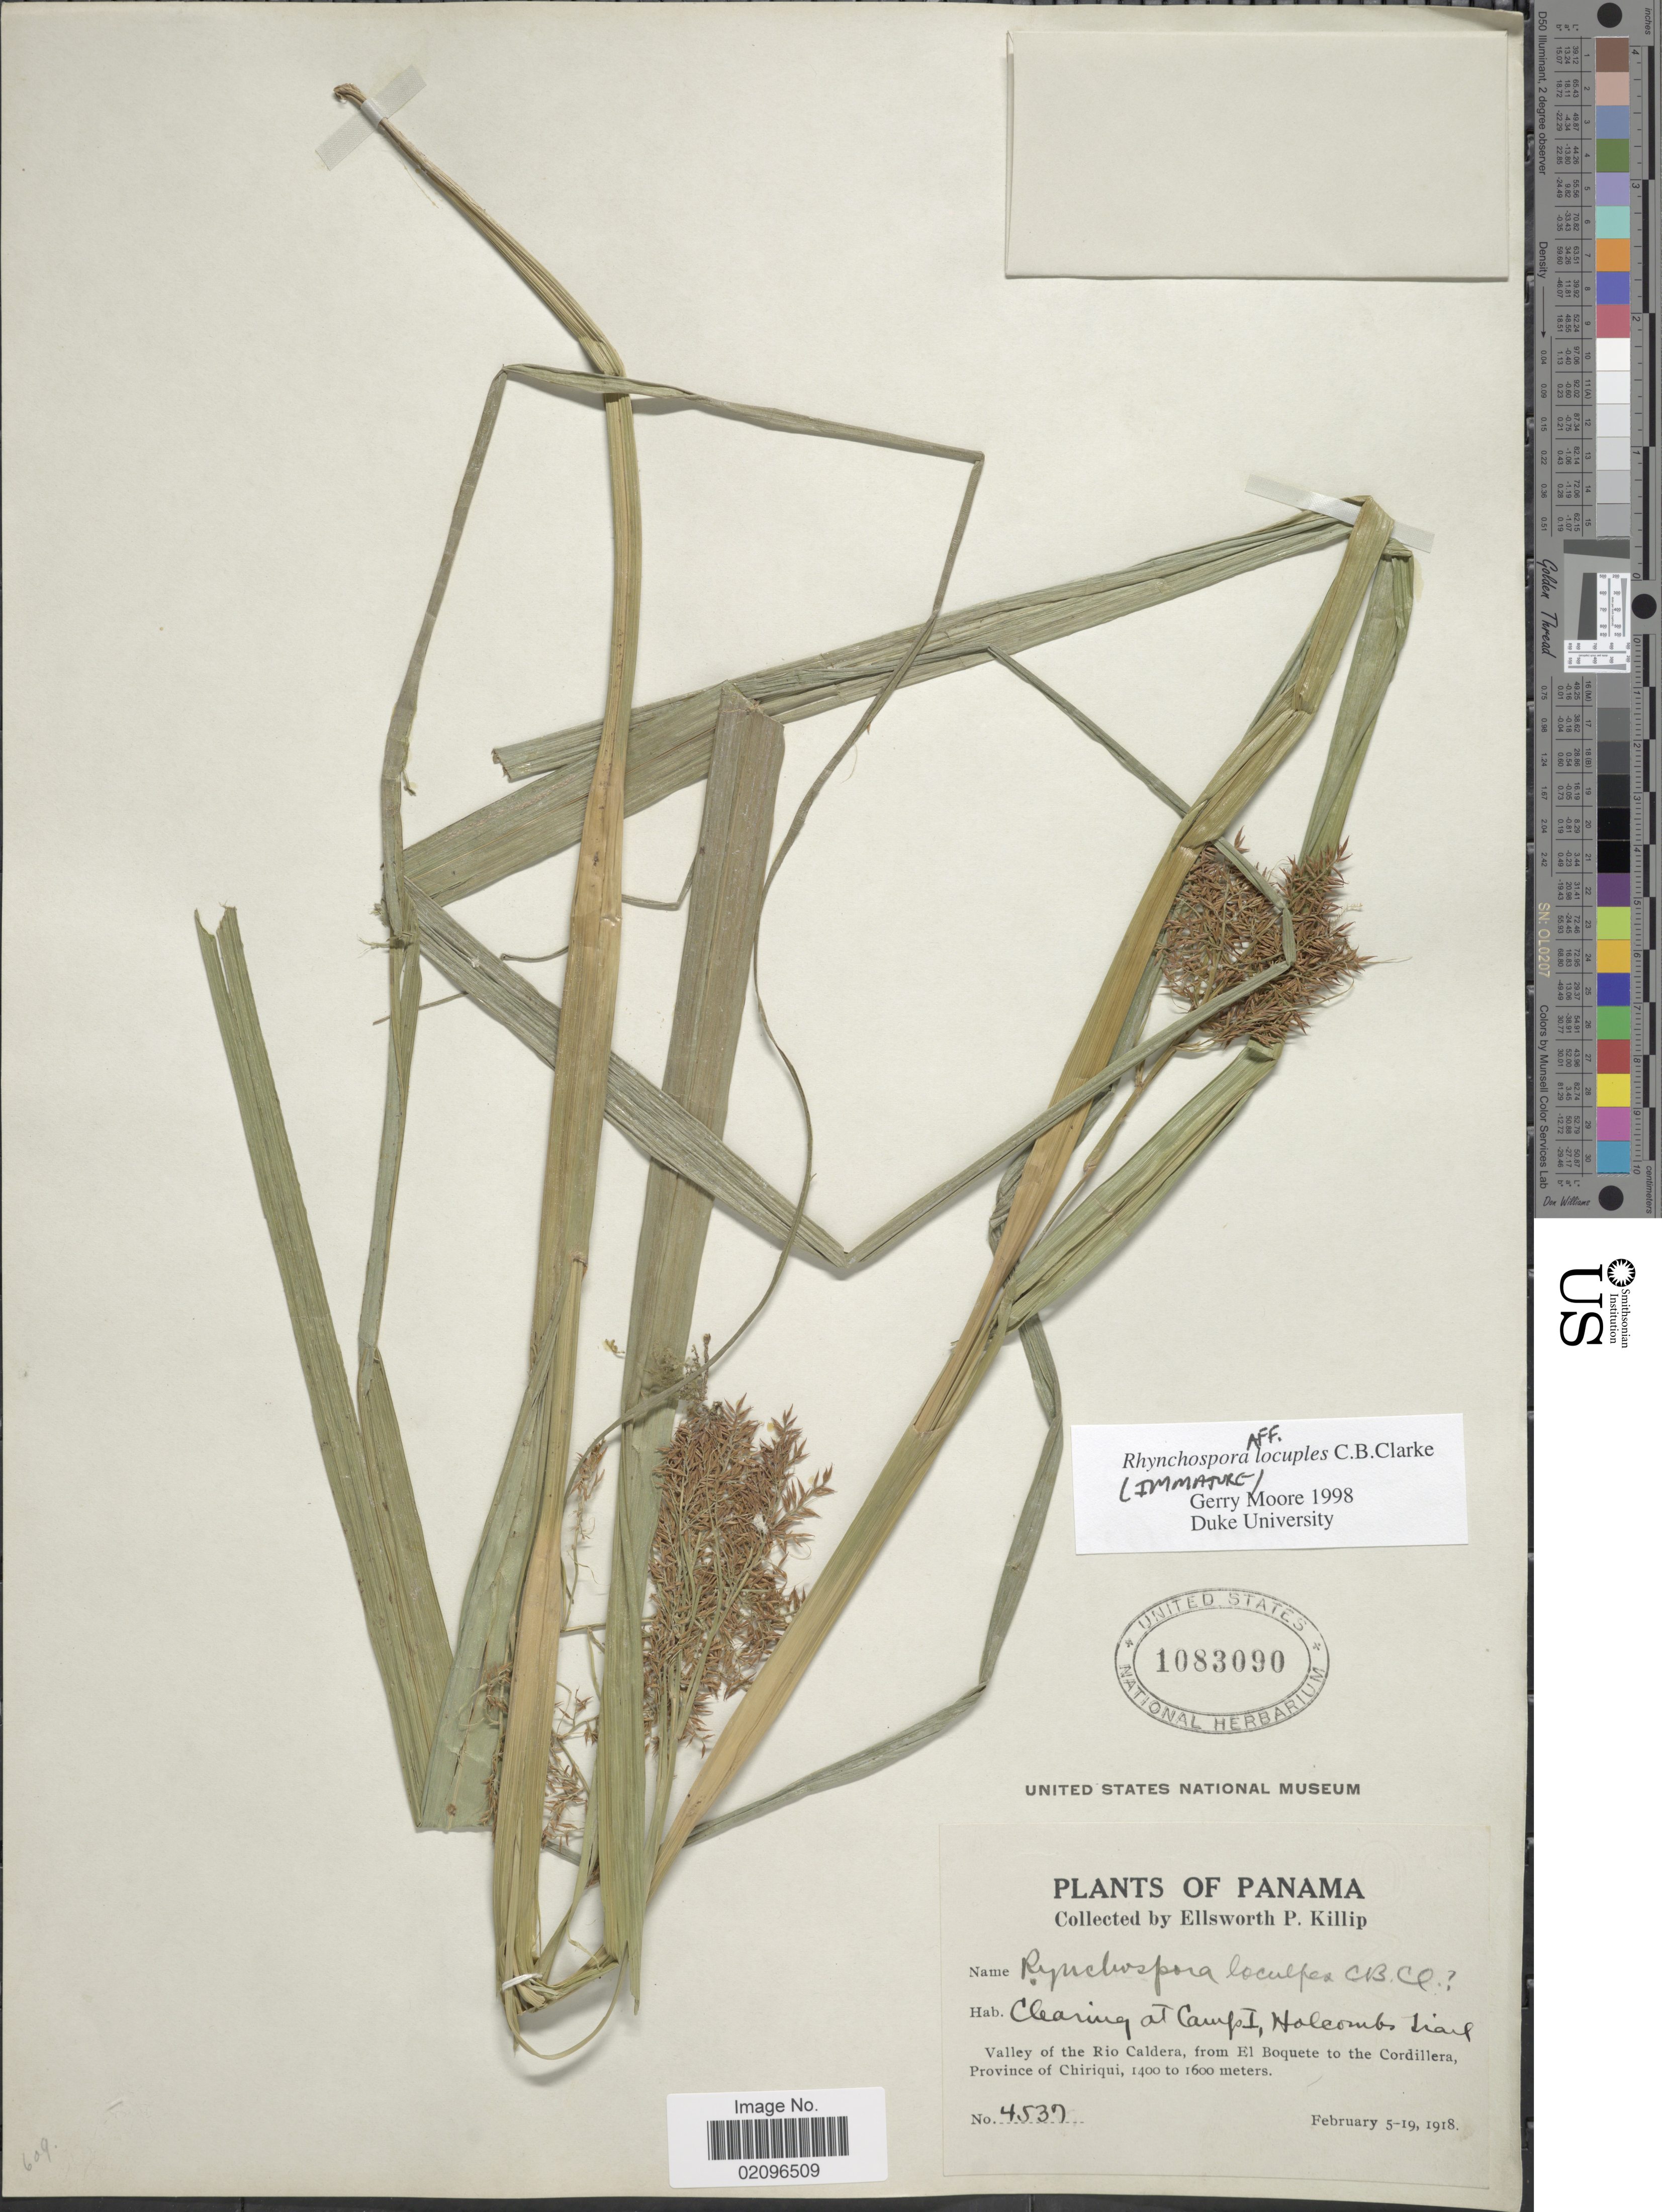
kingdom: Plantae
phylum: Tracheophyta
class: Liliopsida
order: Poales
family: Cyperaceae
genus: Rhynchospora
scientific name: Rhynchospora locuples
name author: C.B. Clarke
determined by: Moore, G.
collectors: E. P. Killip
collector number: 4537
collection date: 1918-02-05/1918-02-19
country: Panama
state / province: Chiriqui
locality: Panama, Valley of the Rio Caldera, from El Boquete to the Cordillera, Province of Chiriqui.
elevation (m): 1400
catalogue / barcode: US 1083090